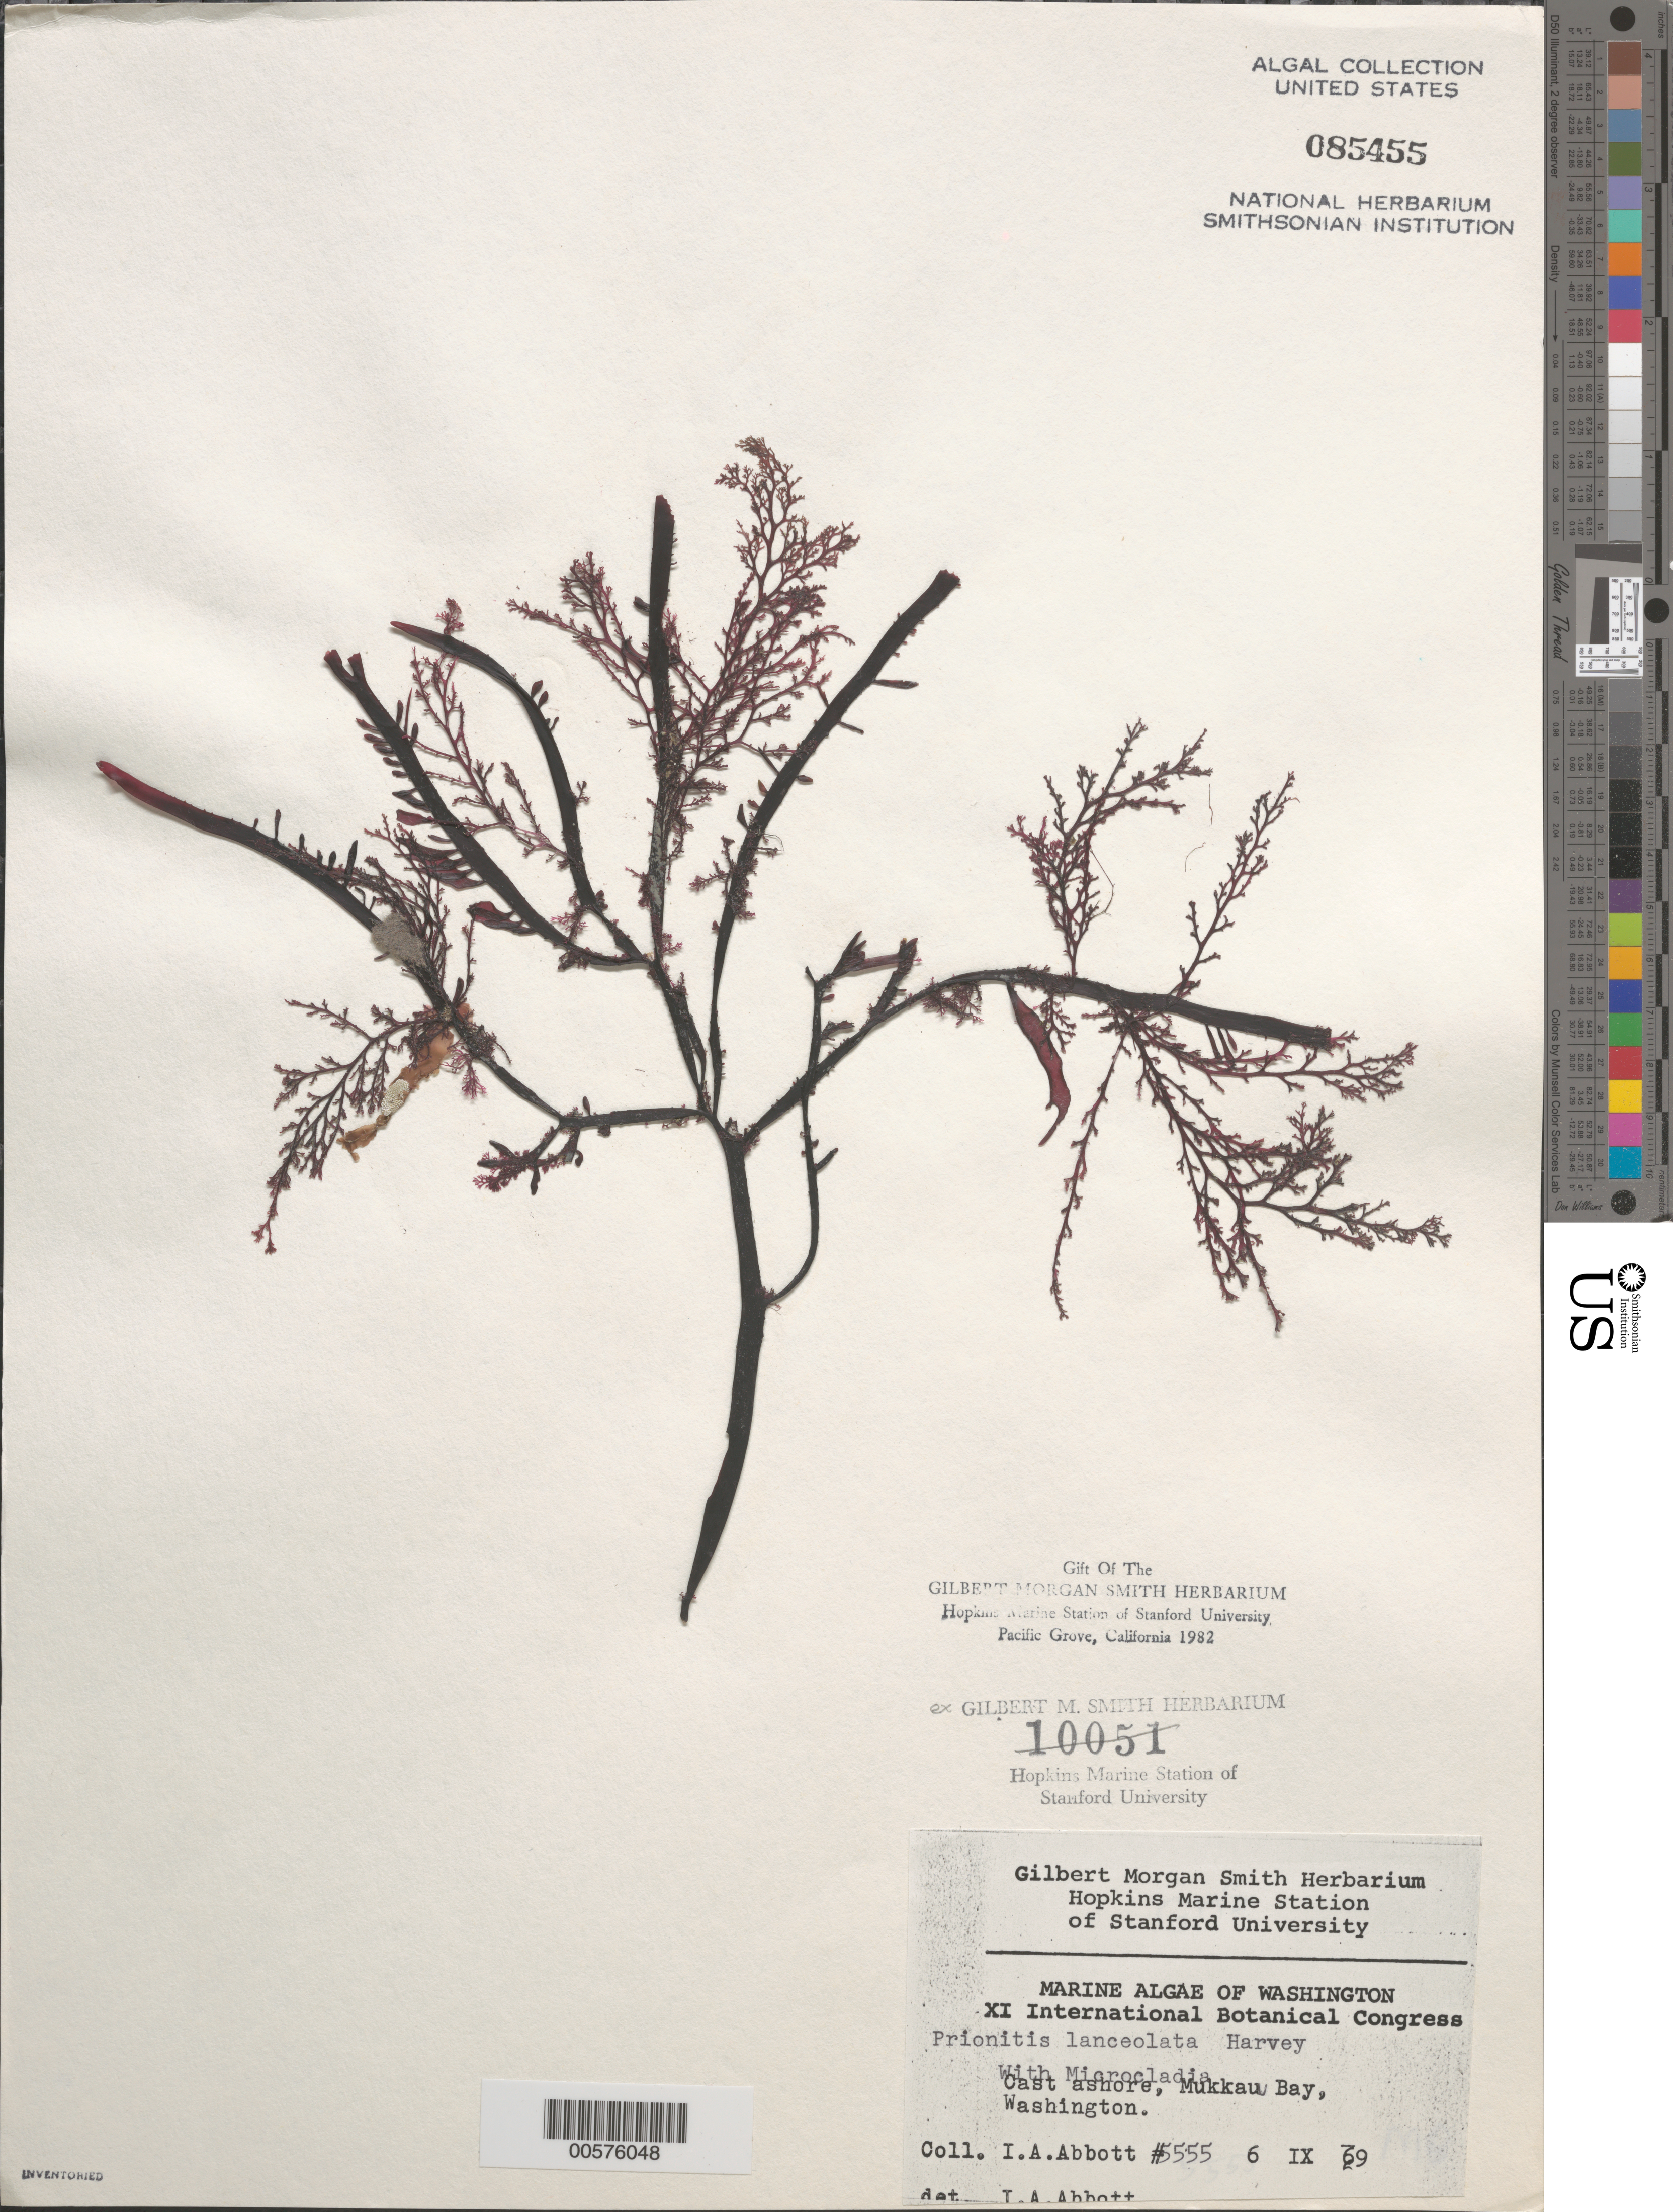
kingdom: Plantae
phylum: Rhodophyta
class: Florideophyceae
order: Cryptonemiales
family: Cryptonemiaceae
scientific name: Prionitis lanceolata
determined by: Abbott, Isabella A.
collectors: I. A. Abbott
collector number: IAA 5555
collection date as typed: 06 Sep 1969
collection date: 1969-09-06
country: United States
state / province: Washington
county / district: Clallam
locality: Mukkaw Bay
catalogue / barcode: US 85455